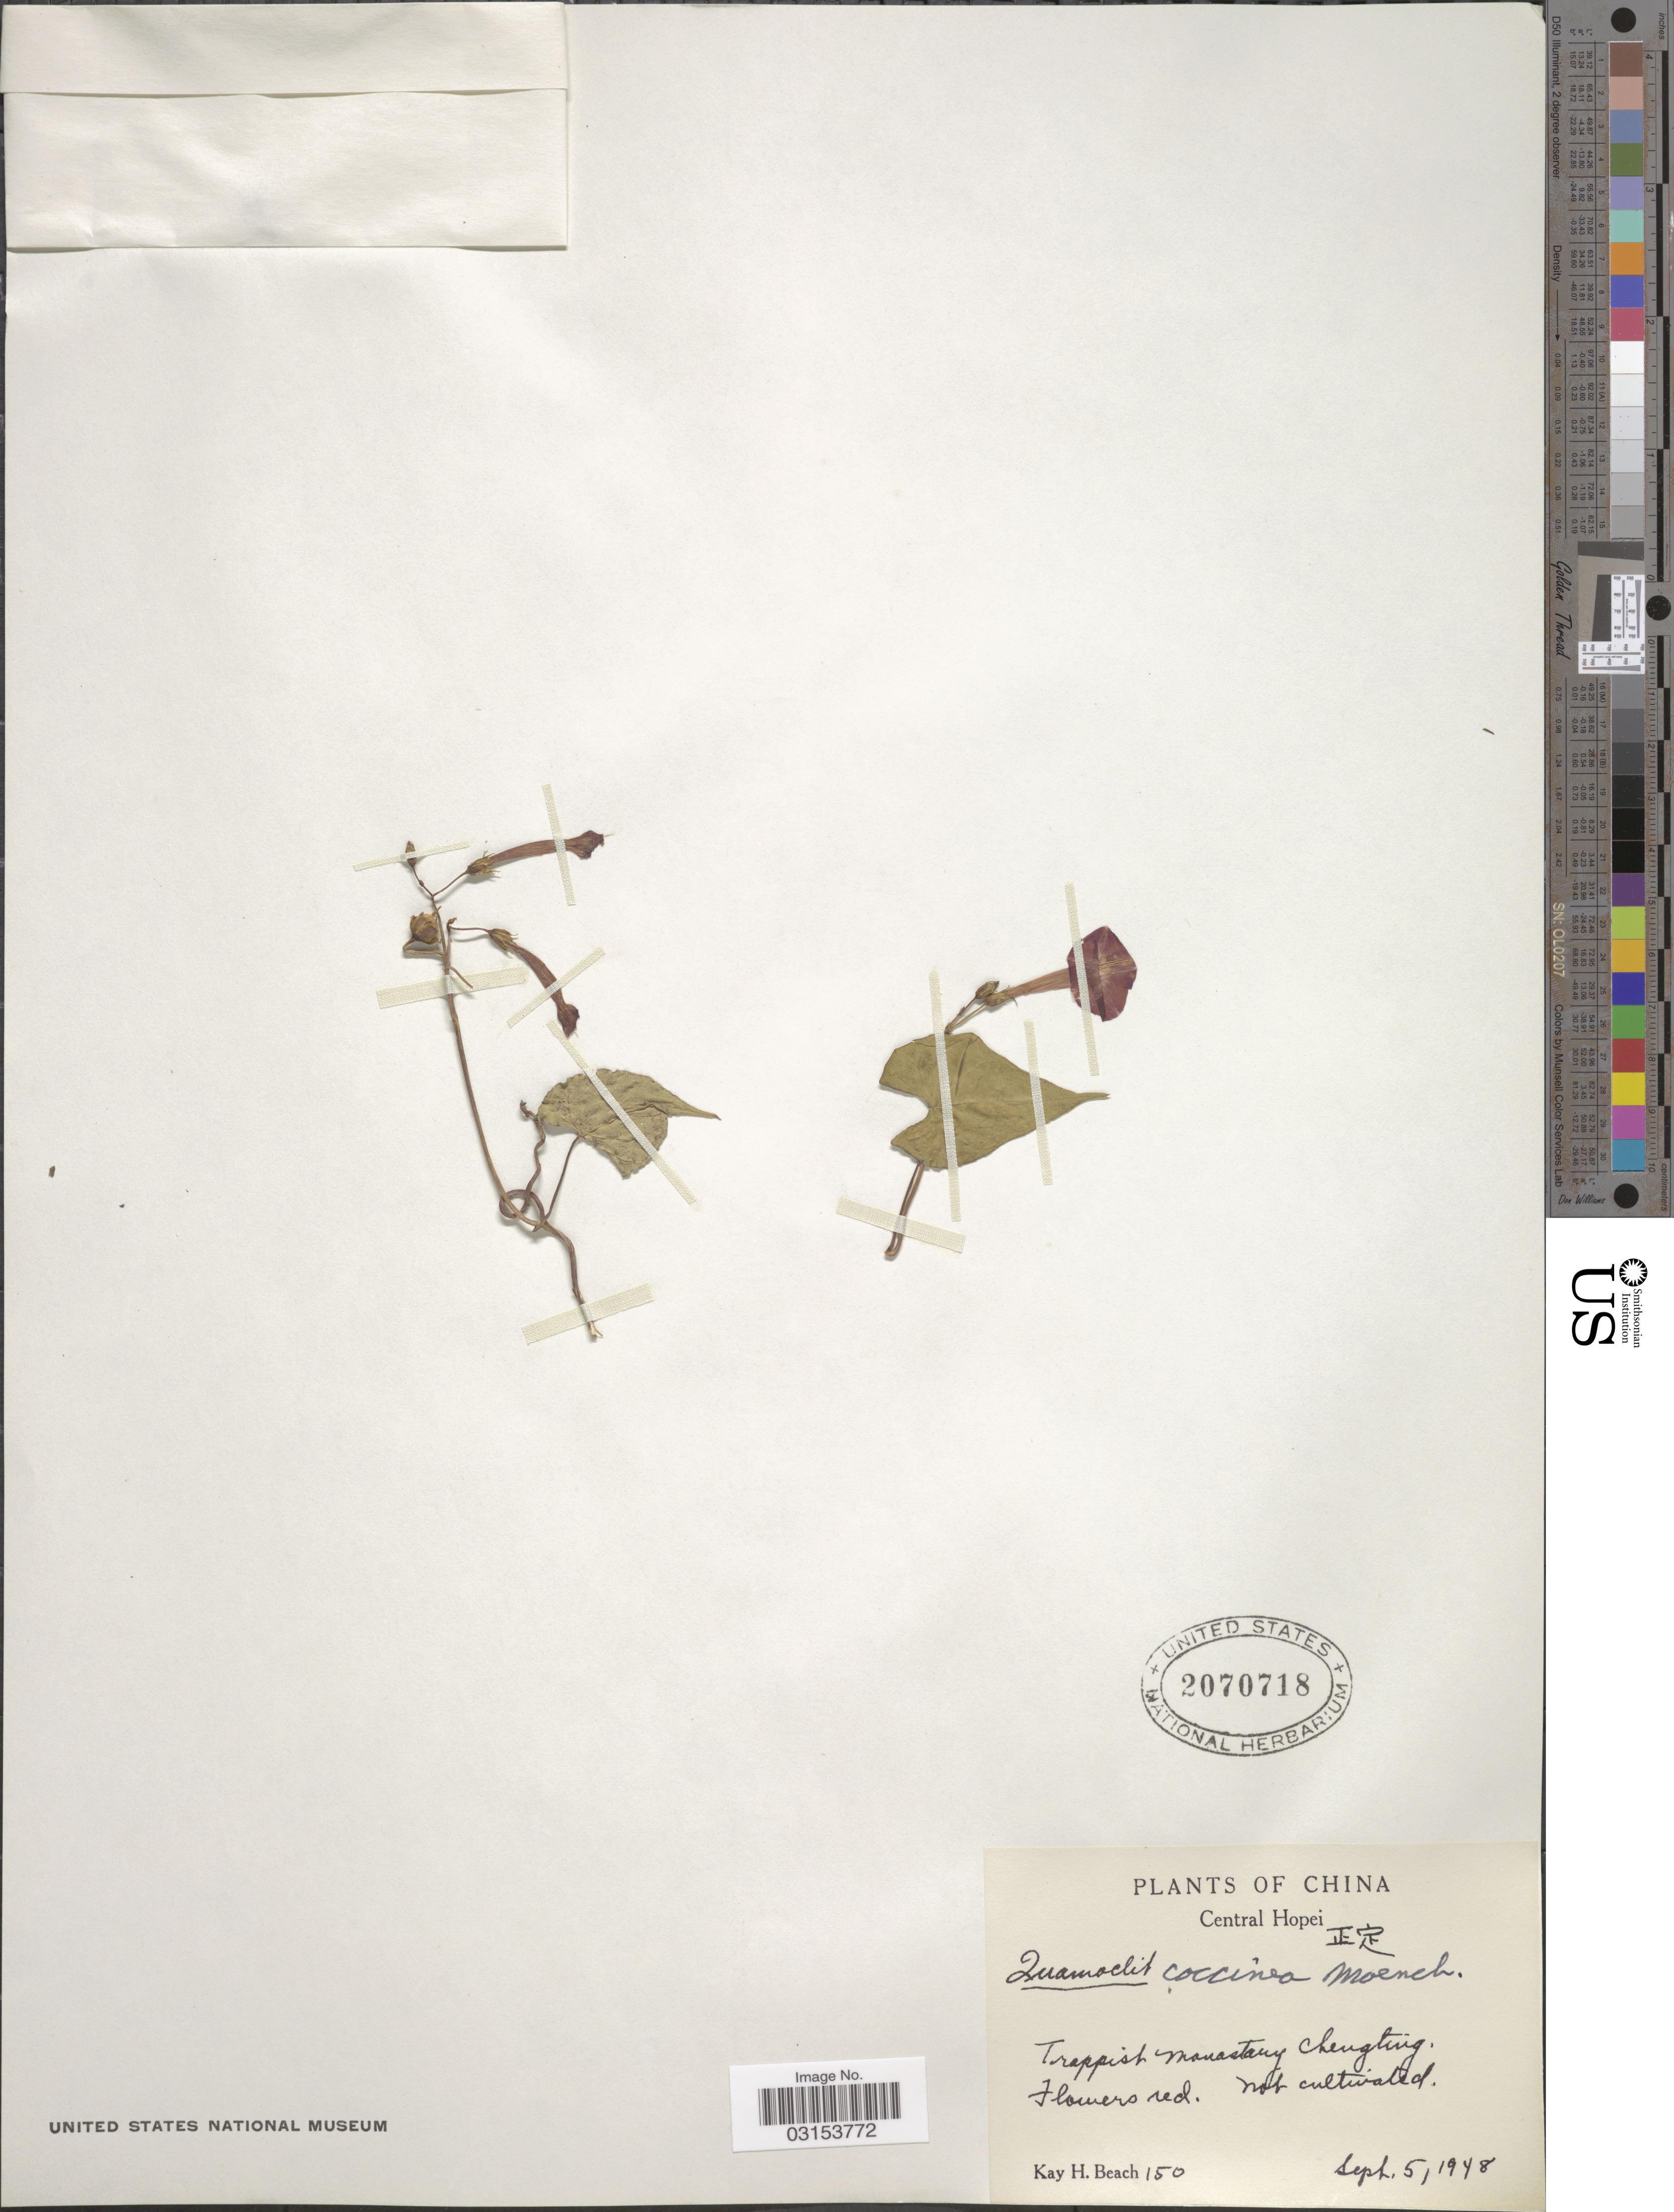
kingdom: Plantae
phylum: Tracheophyta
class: Magnoliopsida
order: Solanales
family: Convolvulaceae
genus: Ipomoea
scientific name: Ipomoea coccinea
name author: L.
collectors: K. H. Beach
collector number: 150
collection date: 1948-09-05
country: China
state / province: Hebei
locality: Central Hopei. Trappish Monastary Chengting.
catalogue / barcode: US 2070718